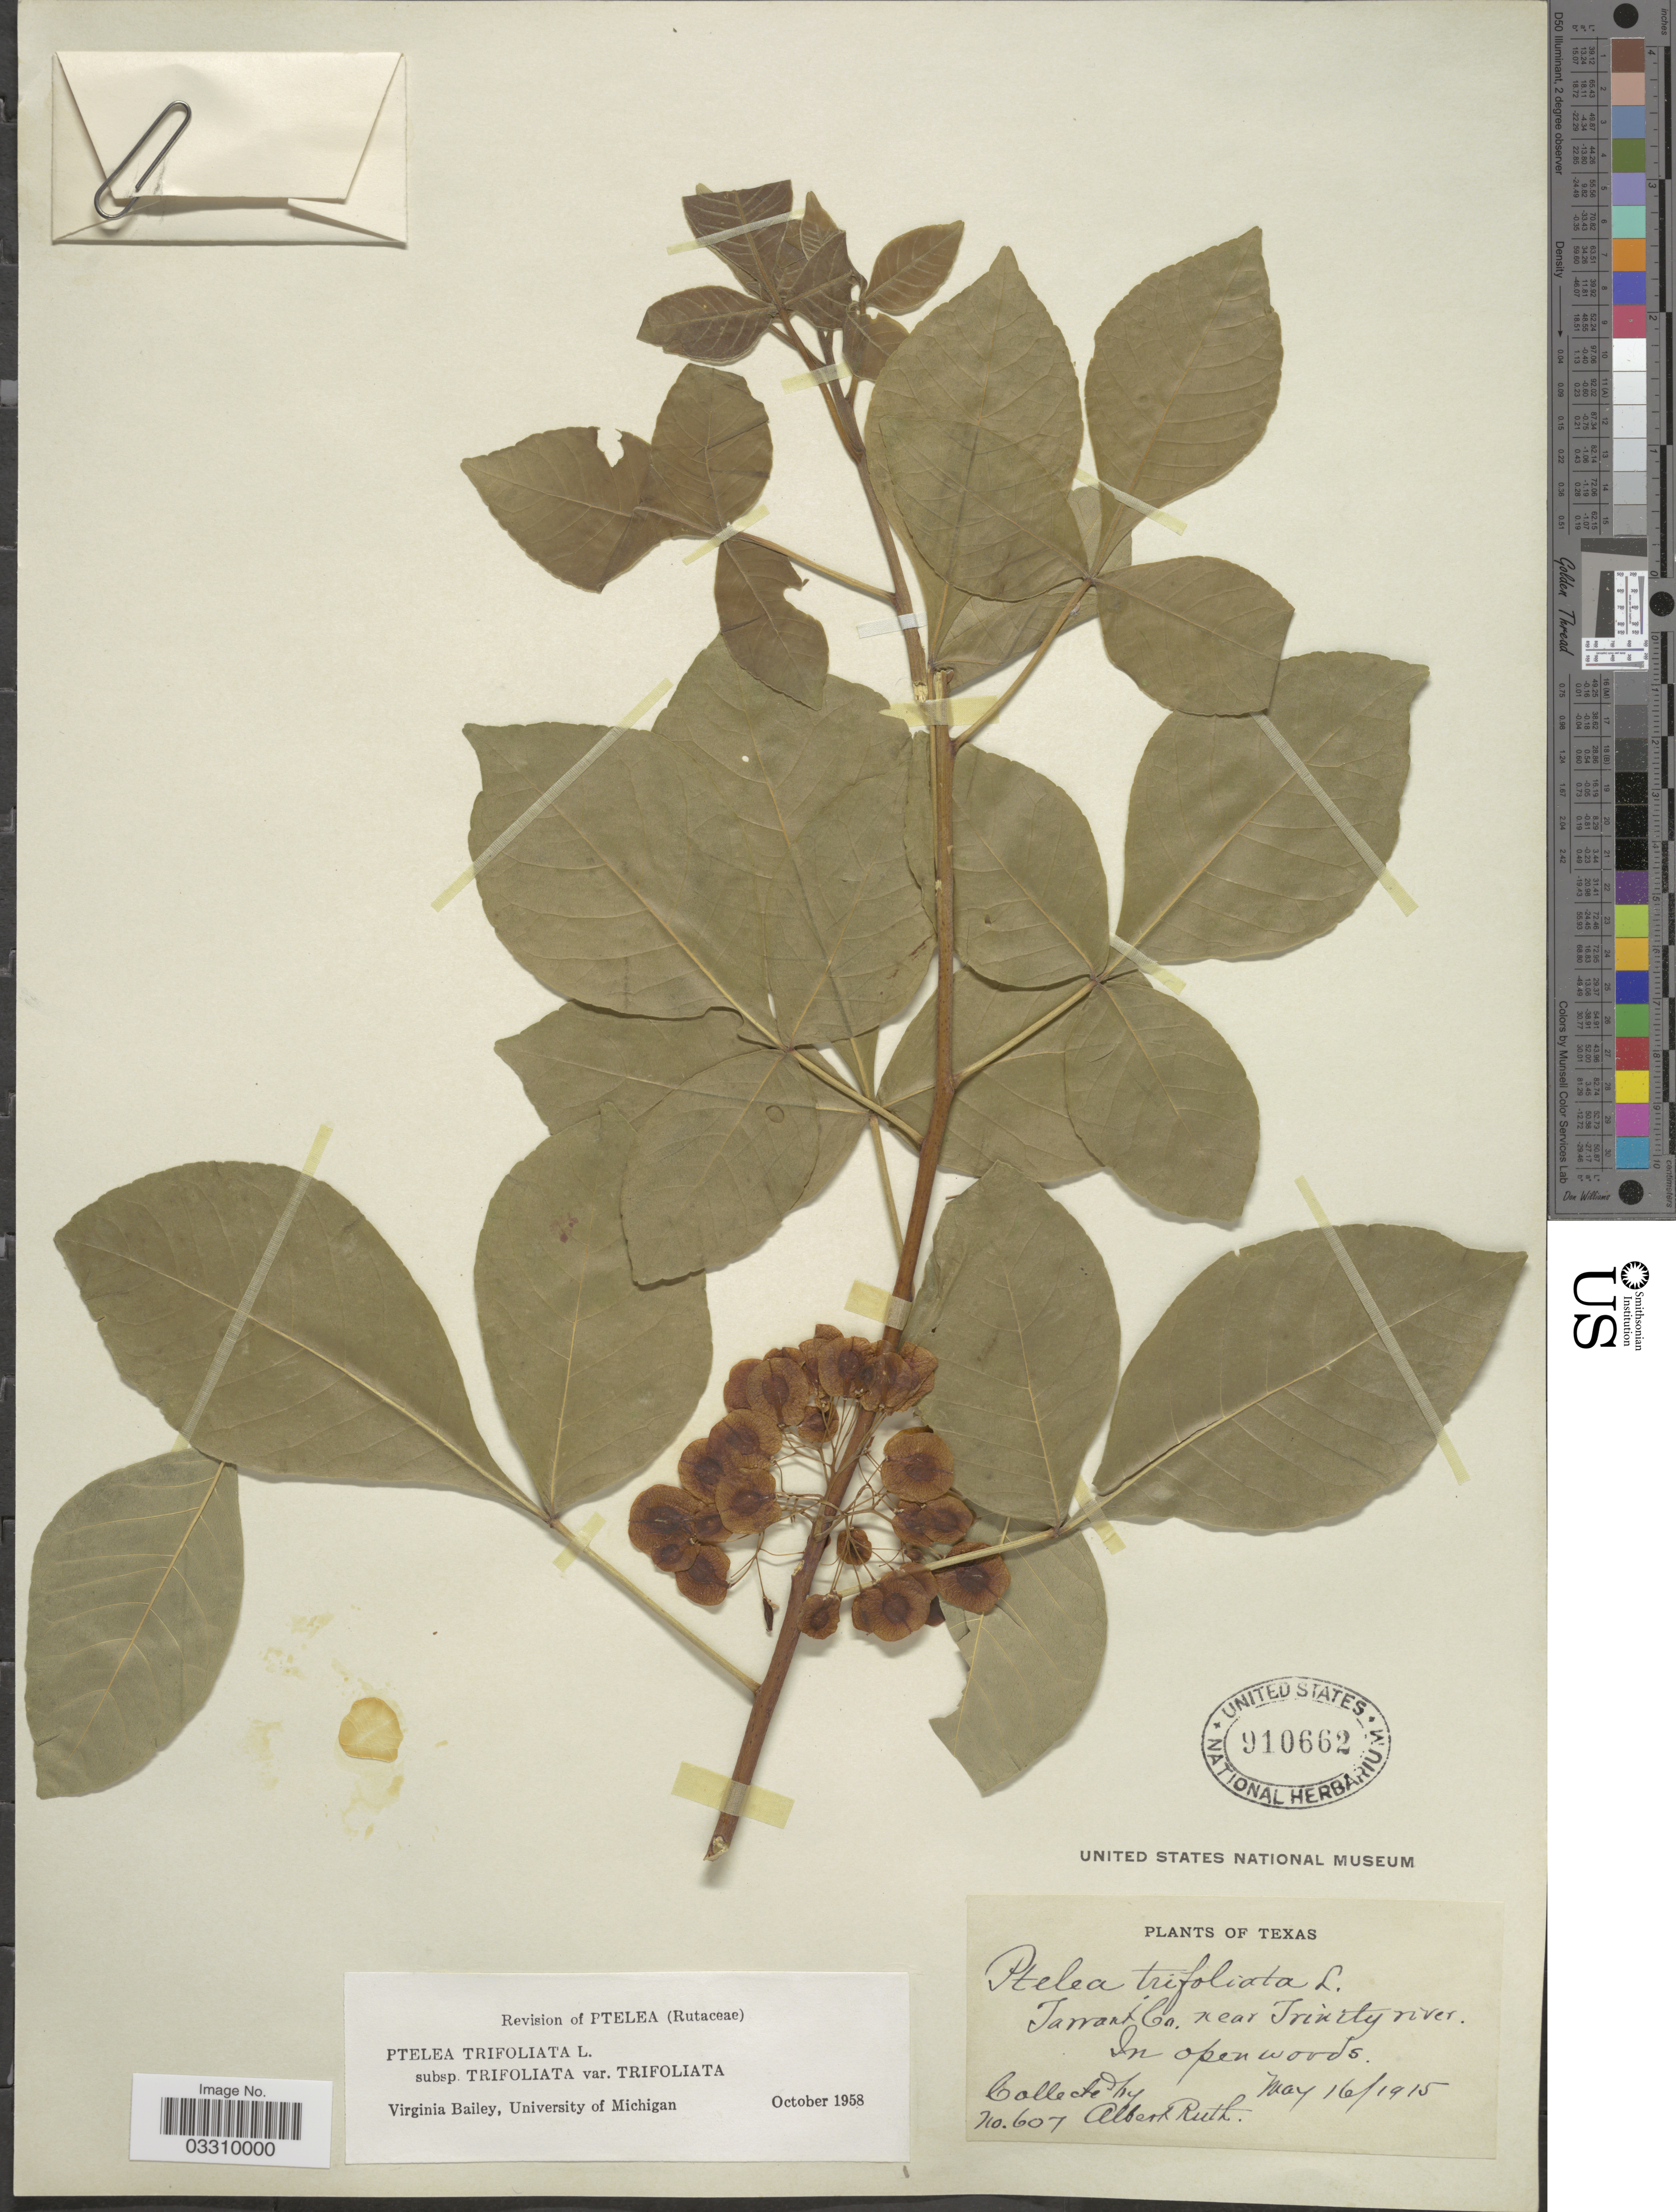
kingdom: Plantae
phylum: Tracheophyta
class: Magnoliopsida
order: Sapindales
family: Rutaceae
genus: Ptelea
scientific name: Ptelea trifoliata var. trifoliata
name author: L.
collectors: A. Ruth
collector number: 607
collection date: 1915-05-16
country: United States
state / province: Texas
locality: Tarrant Co. near Trinity river.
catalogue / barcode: US 910662